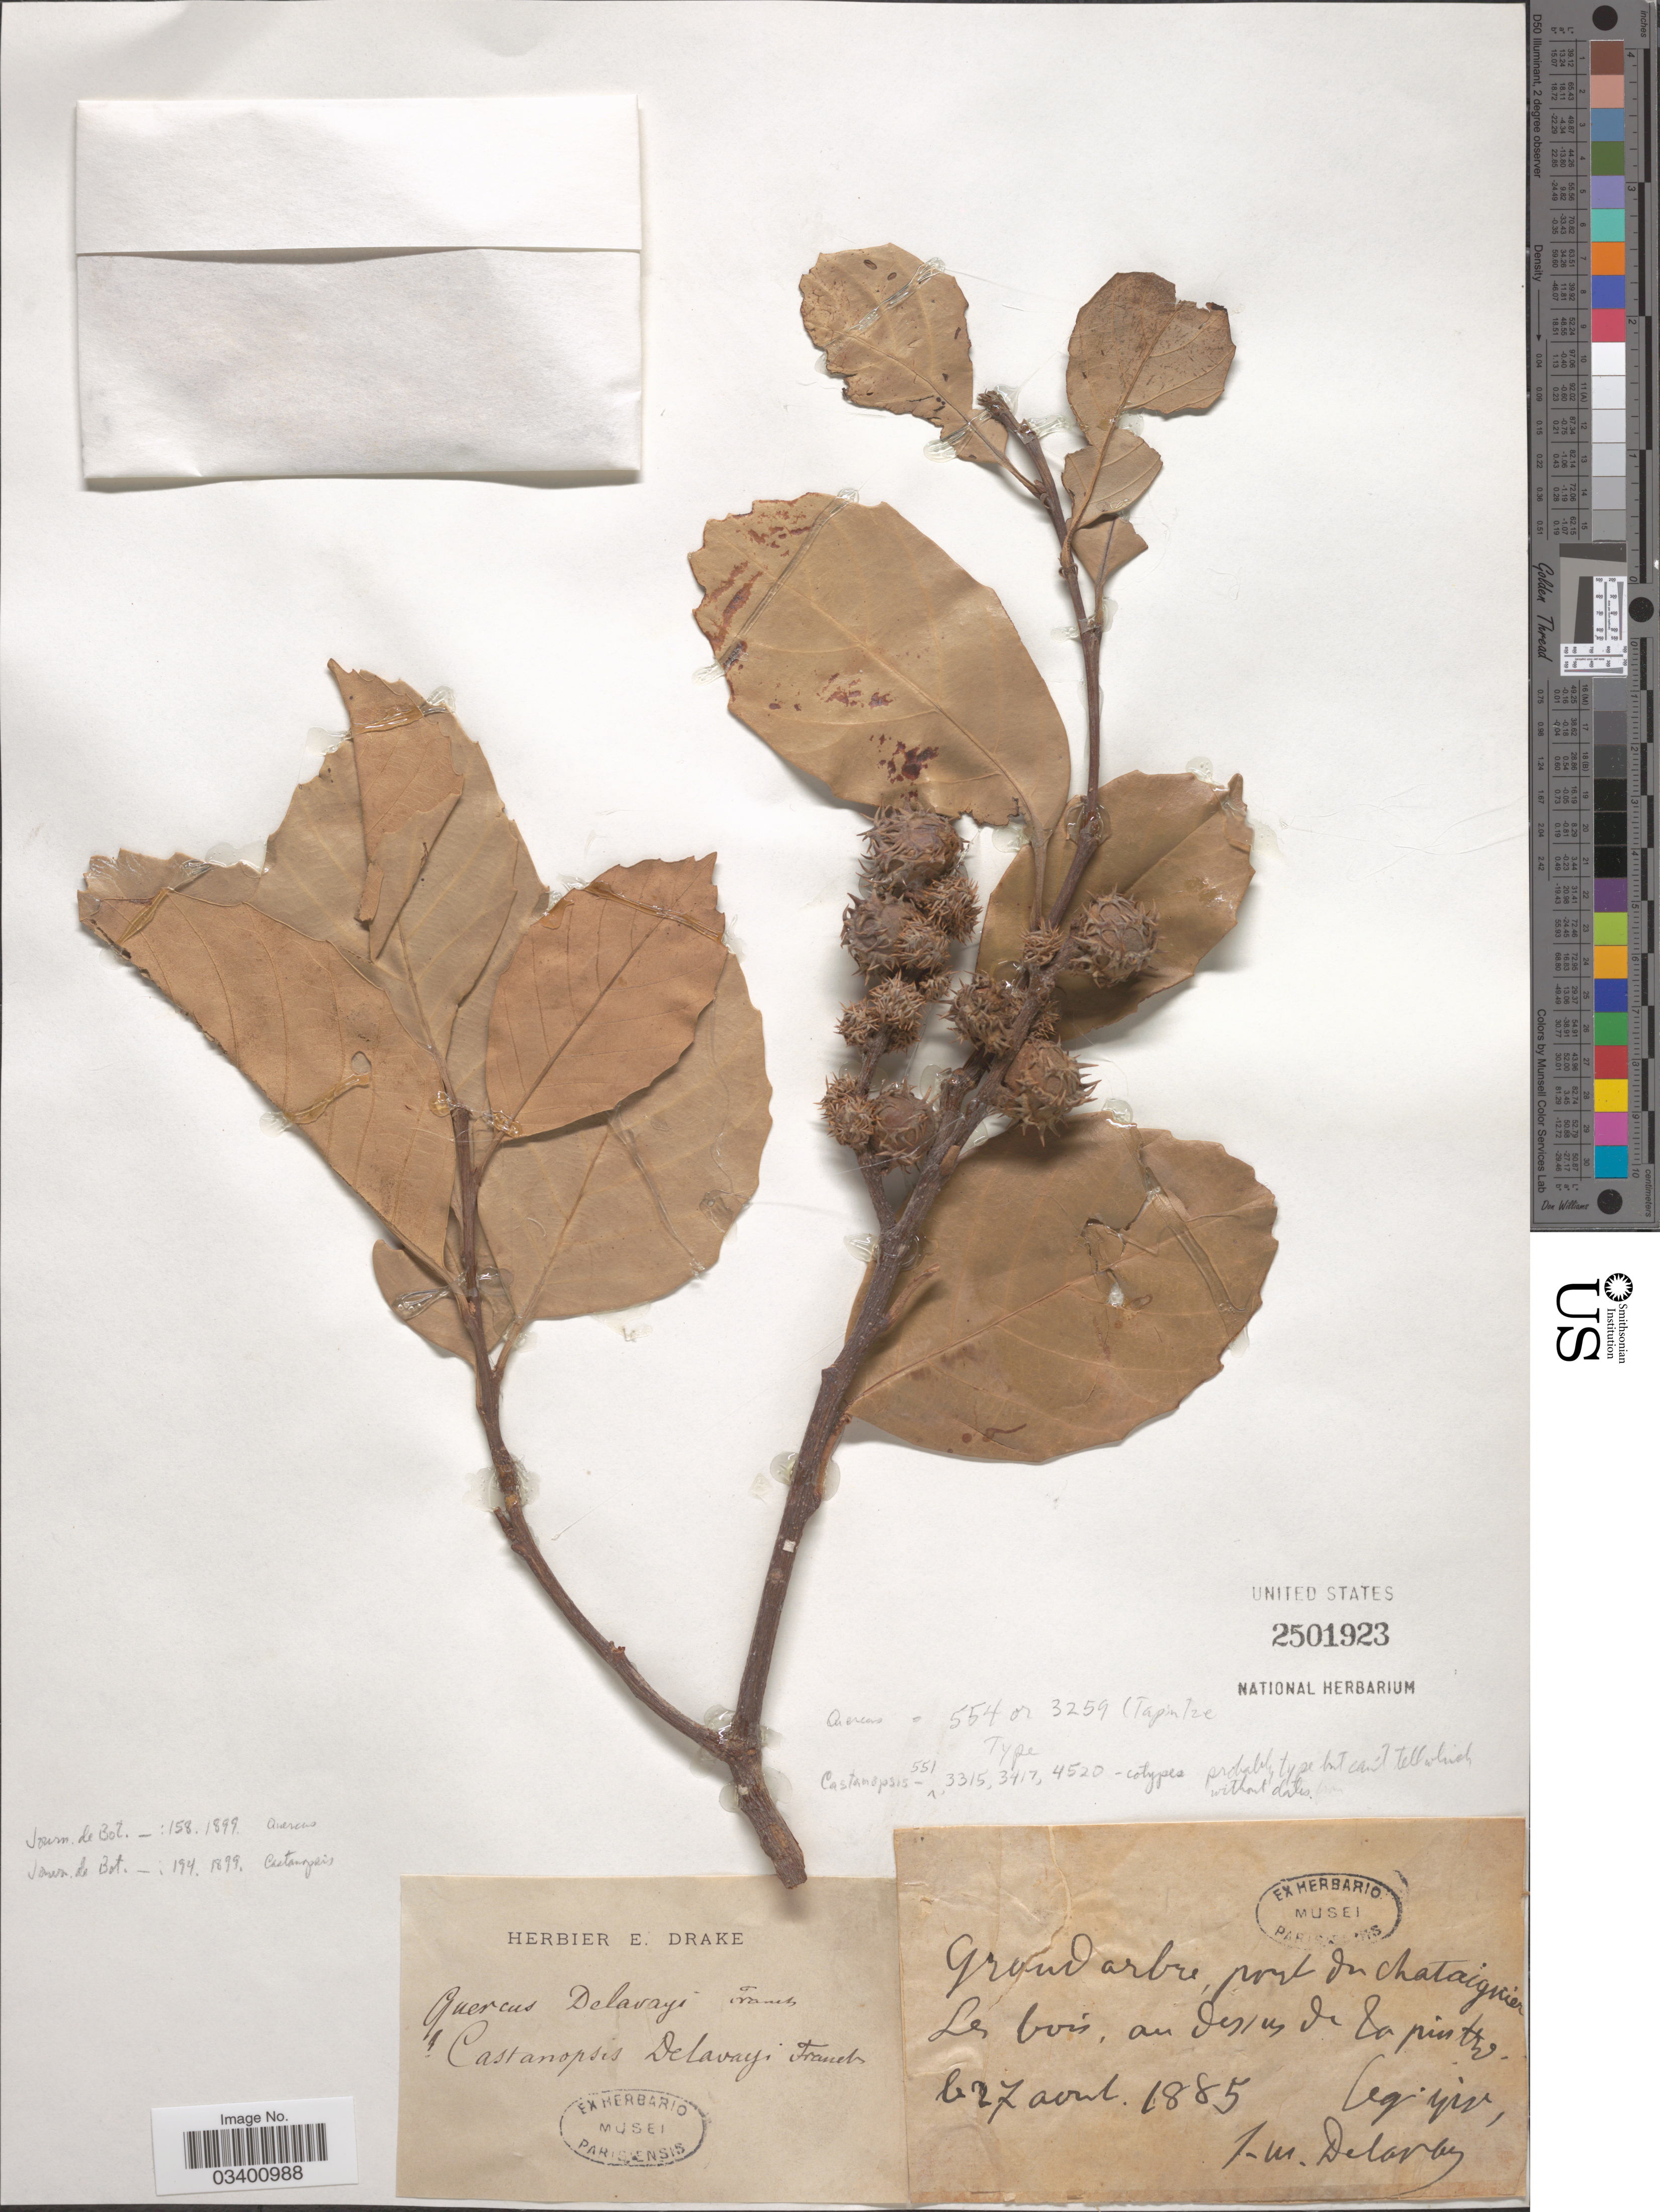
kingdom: Plantae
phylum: Tracheophyta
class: Magnoliopsida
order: Fagales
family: Fagaceae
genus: Castanopsis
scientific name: Castanopsis delavayi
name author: Franch.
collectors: J. Delavay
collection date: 1885-08-27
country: China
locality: Grand arbre, port du Chatai[illegible text] les bois and [illegible text] la pintze.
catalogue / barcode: US 2501923